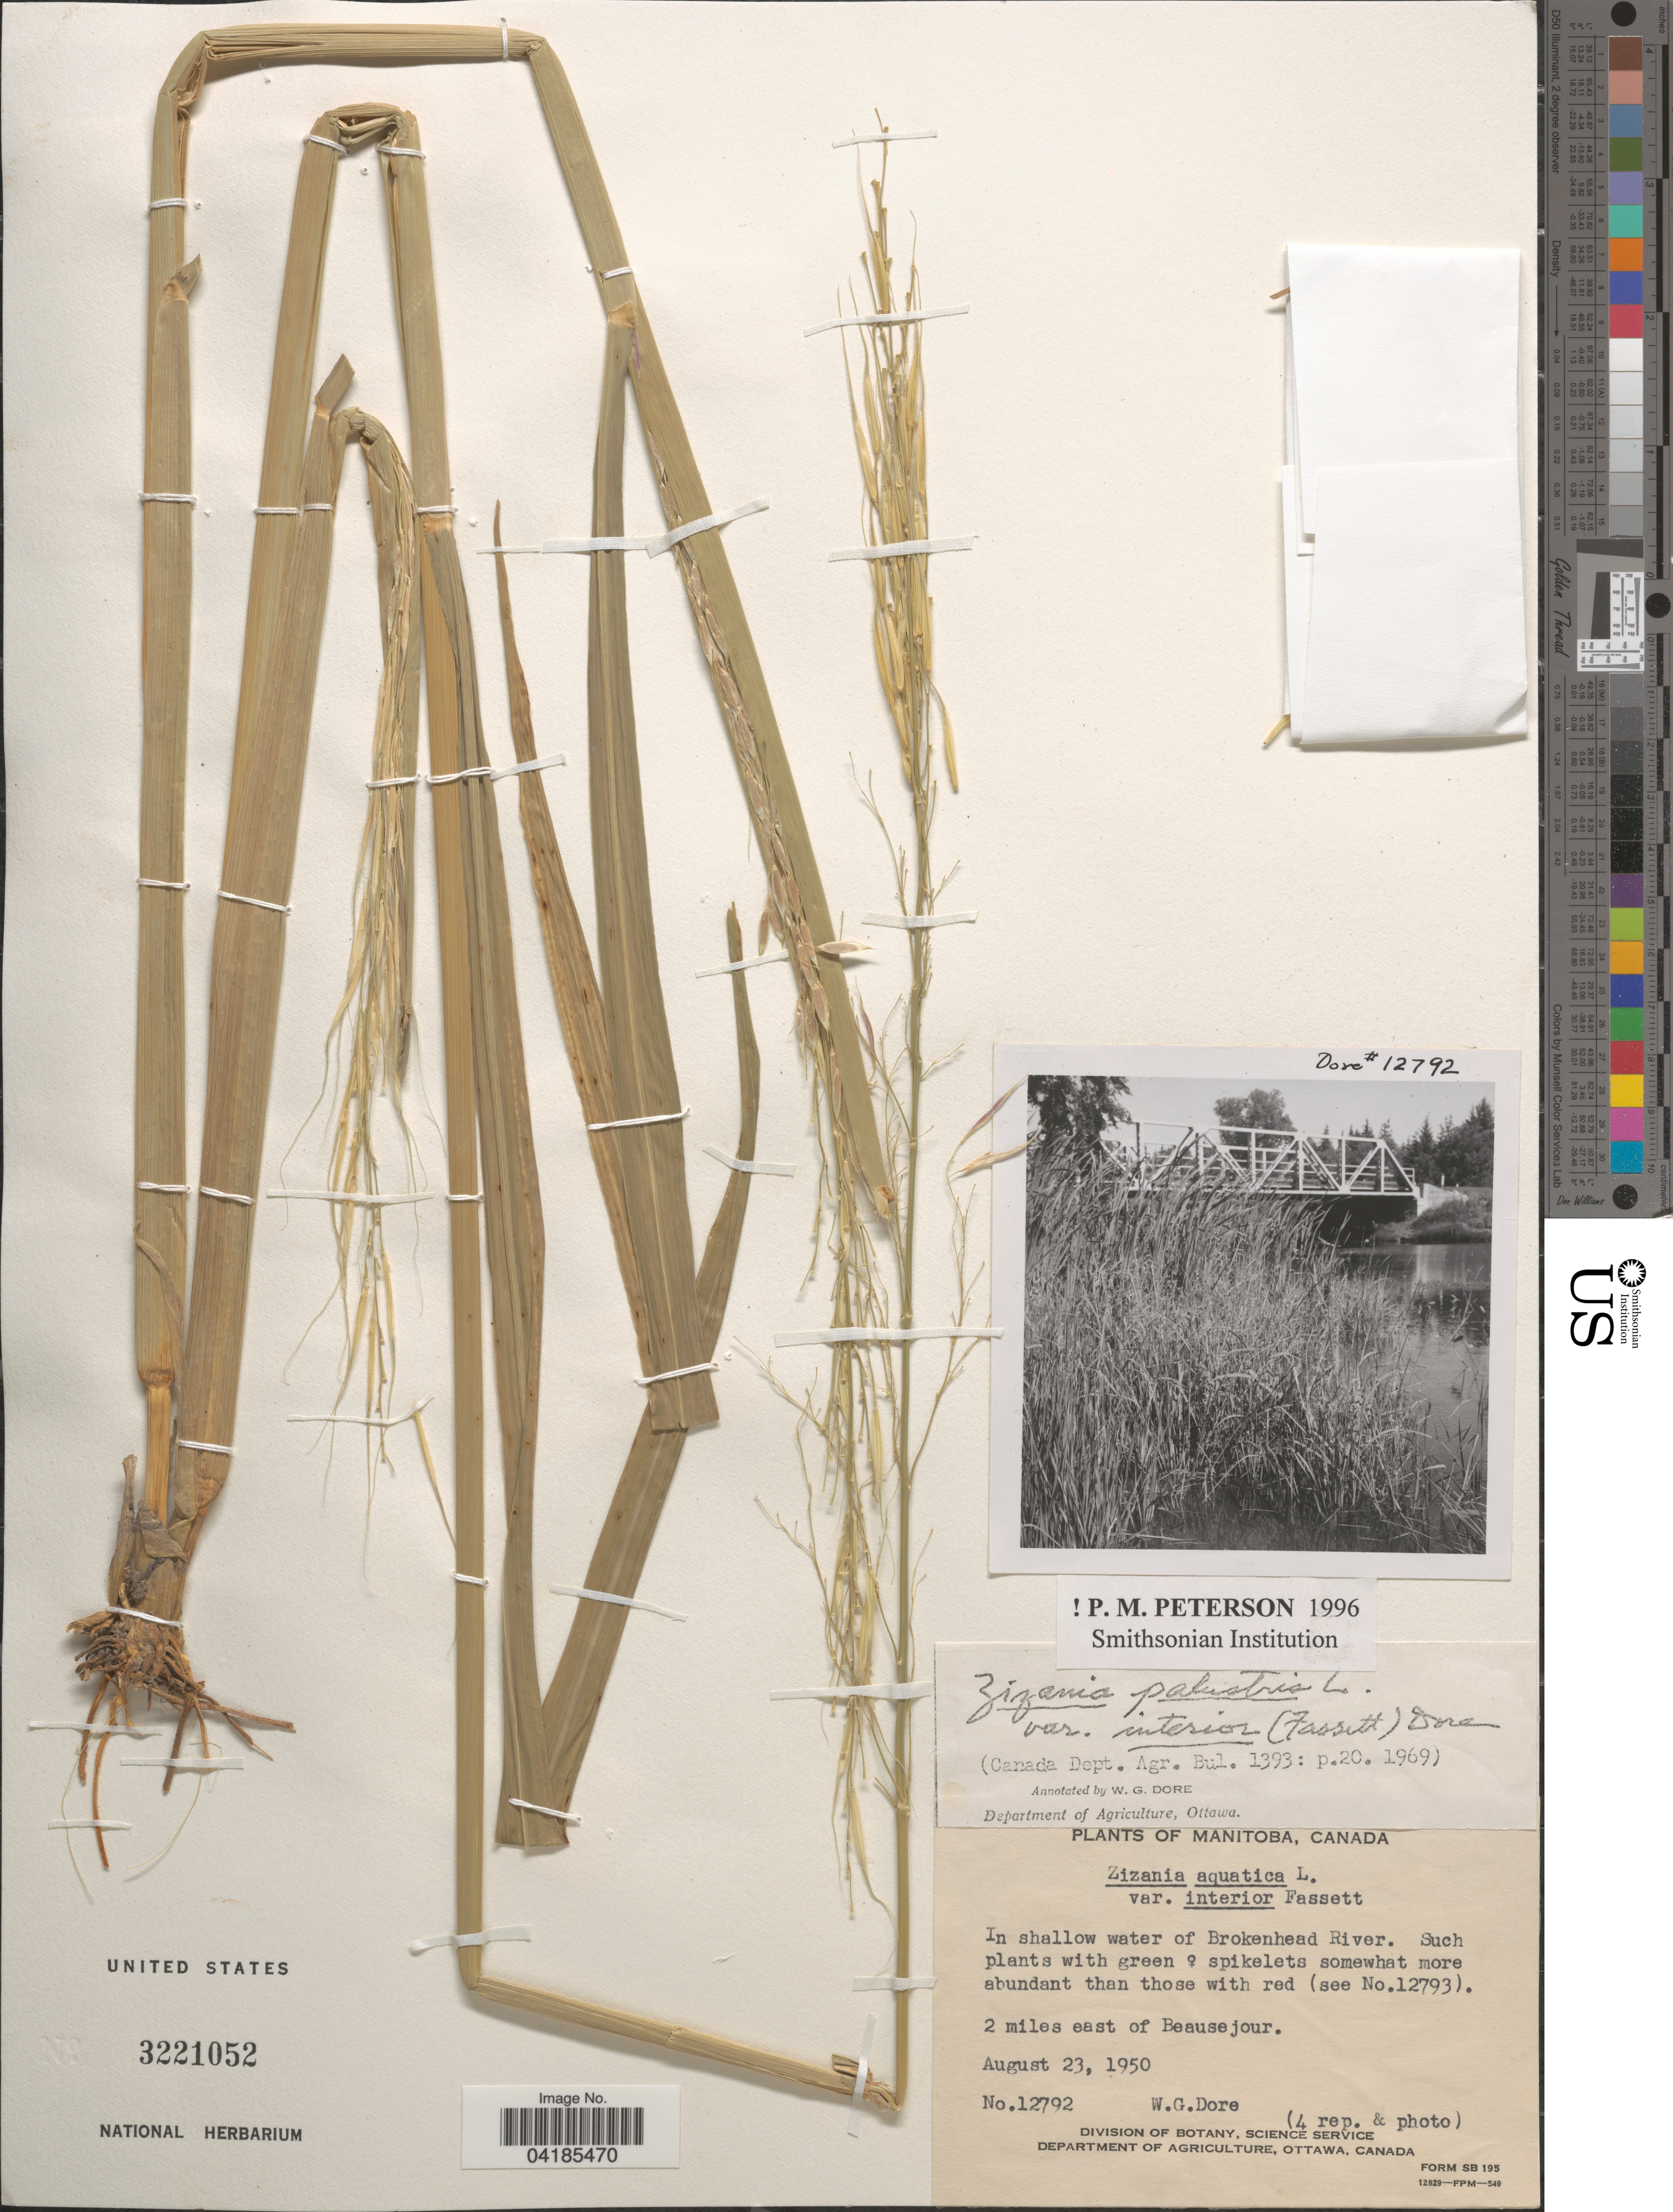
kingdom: Plantae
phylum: Tracheophyta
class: Liliopsida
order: Poales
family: Poaceae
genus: Zizania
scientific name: Zizania palustris var. interior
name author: L.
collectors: W. Dore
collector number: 12792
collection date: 1950-08-23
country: Canada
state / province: Manitoba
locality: In shallow water of Brokenhead River. 2 miles east of Beausejour.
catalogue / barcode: US 3221052